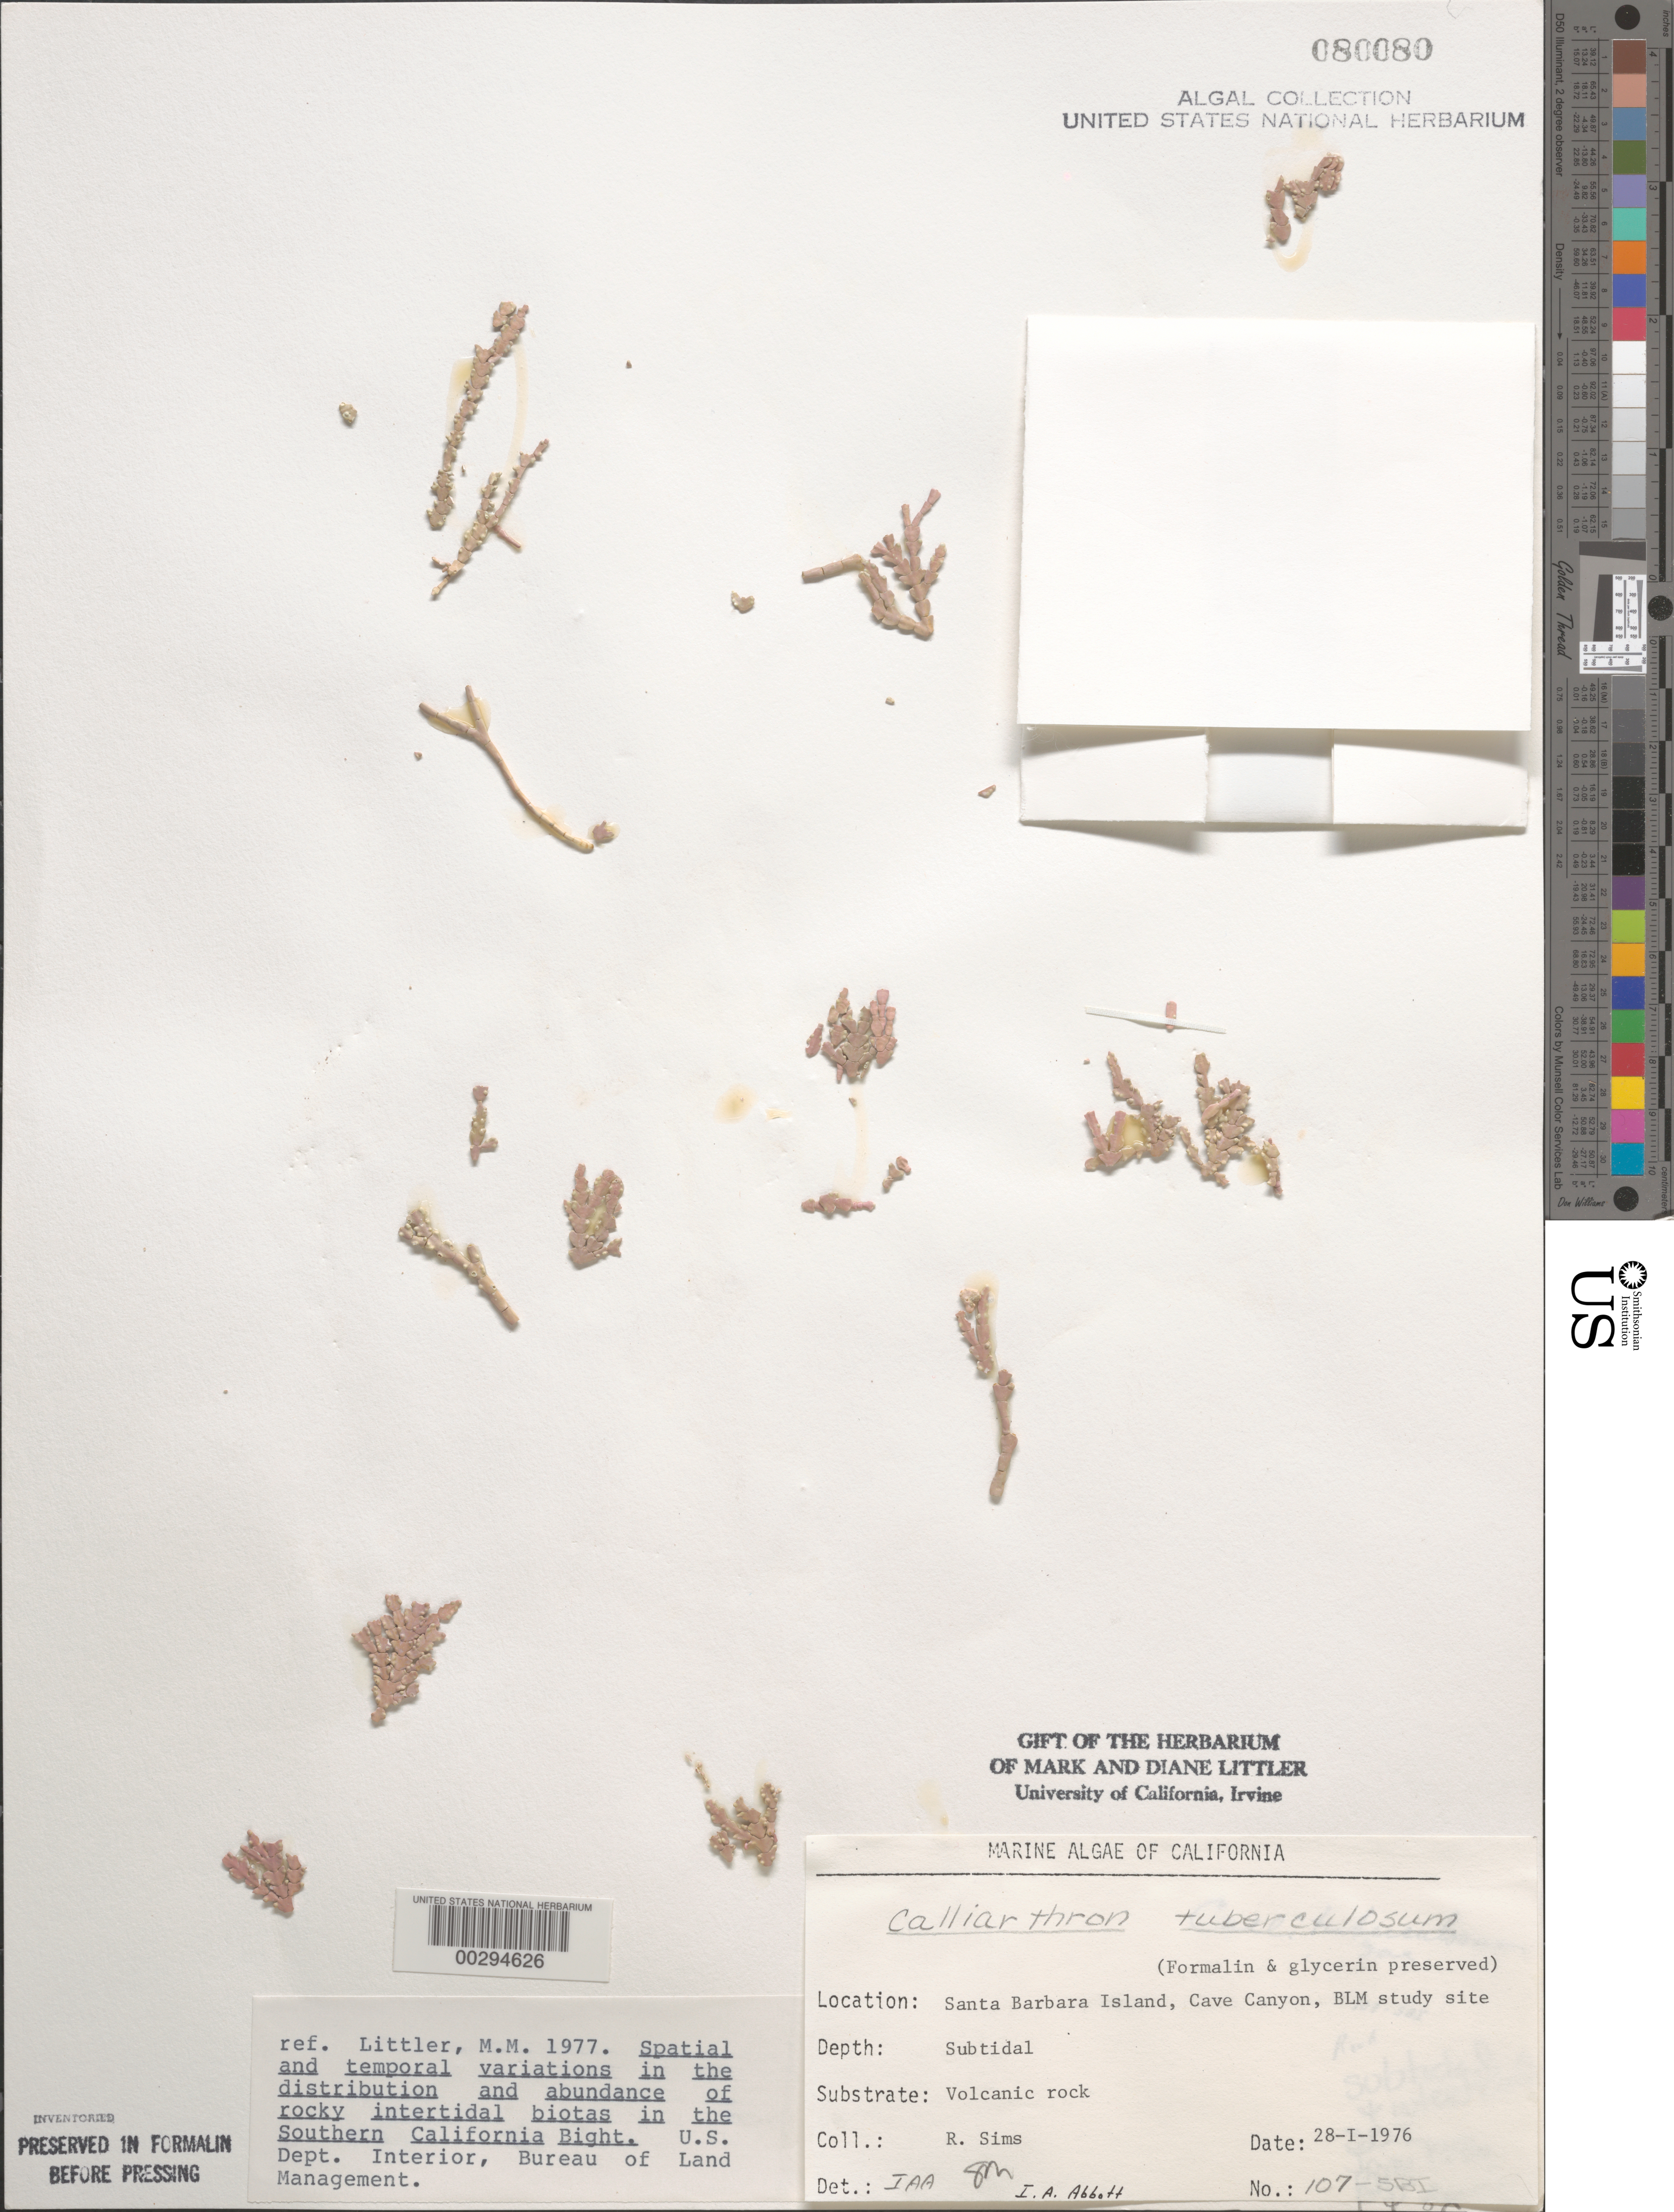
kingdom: Plantae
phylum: Rhodophyta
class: Florideophyceae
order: Corallinales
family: Corallinaceae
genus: Calliarthron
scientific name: Calliarthron tuberculosum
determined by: Abbott, I. A.; Murray, S. N.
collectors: R. H. Sims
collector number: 107-SBI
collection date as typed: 28 Jan 1976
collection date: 1976-01-28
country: United States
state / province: California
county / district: Santa Barbara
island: Santa Barbara Island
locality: Cave Canyon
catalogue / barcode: US 80080